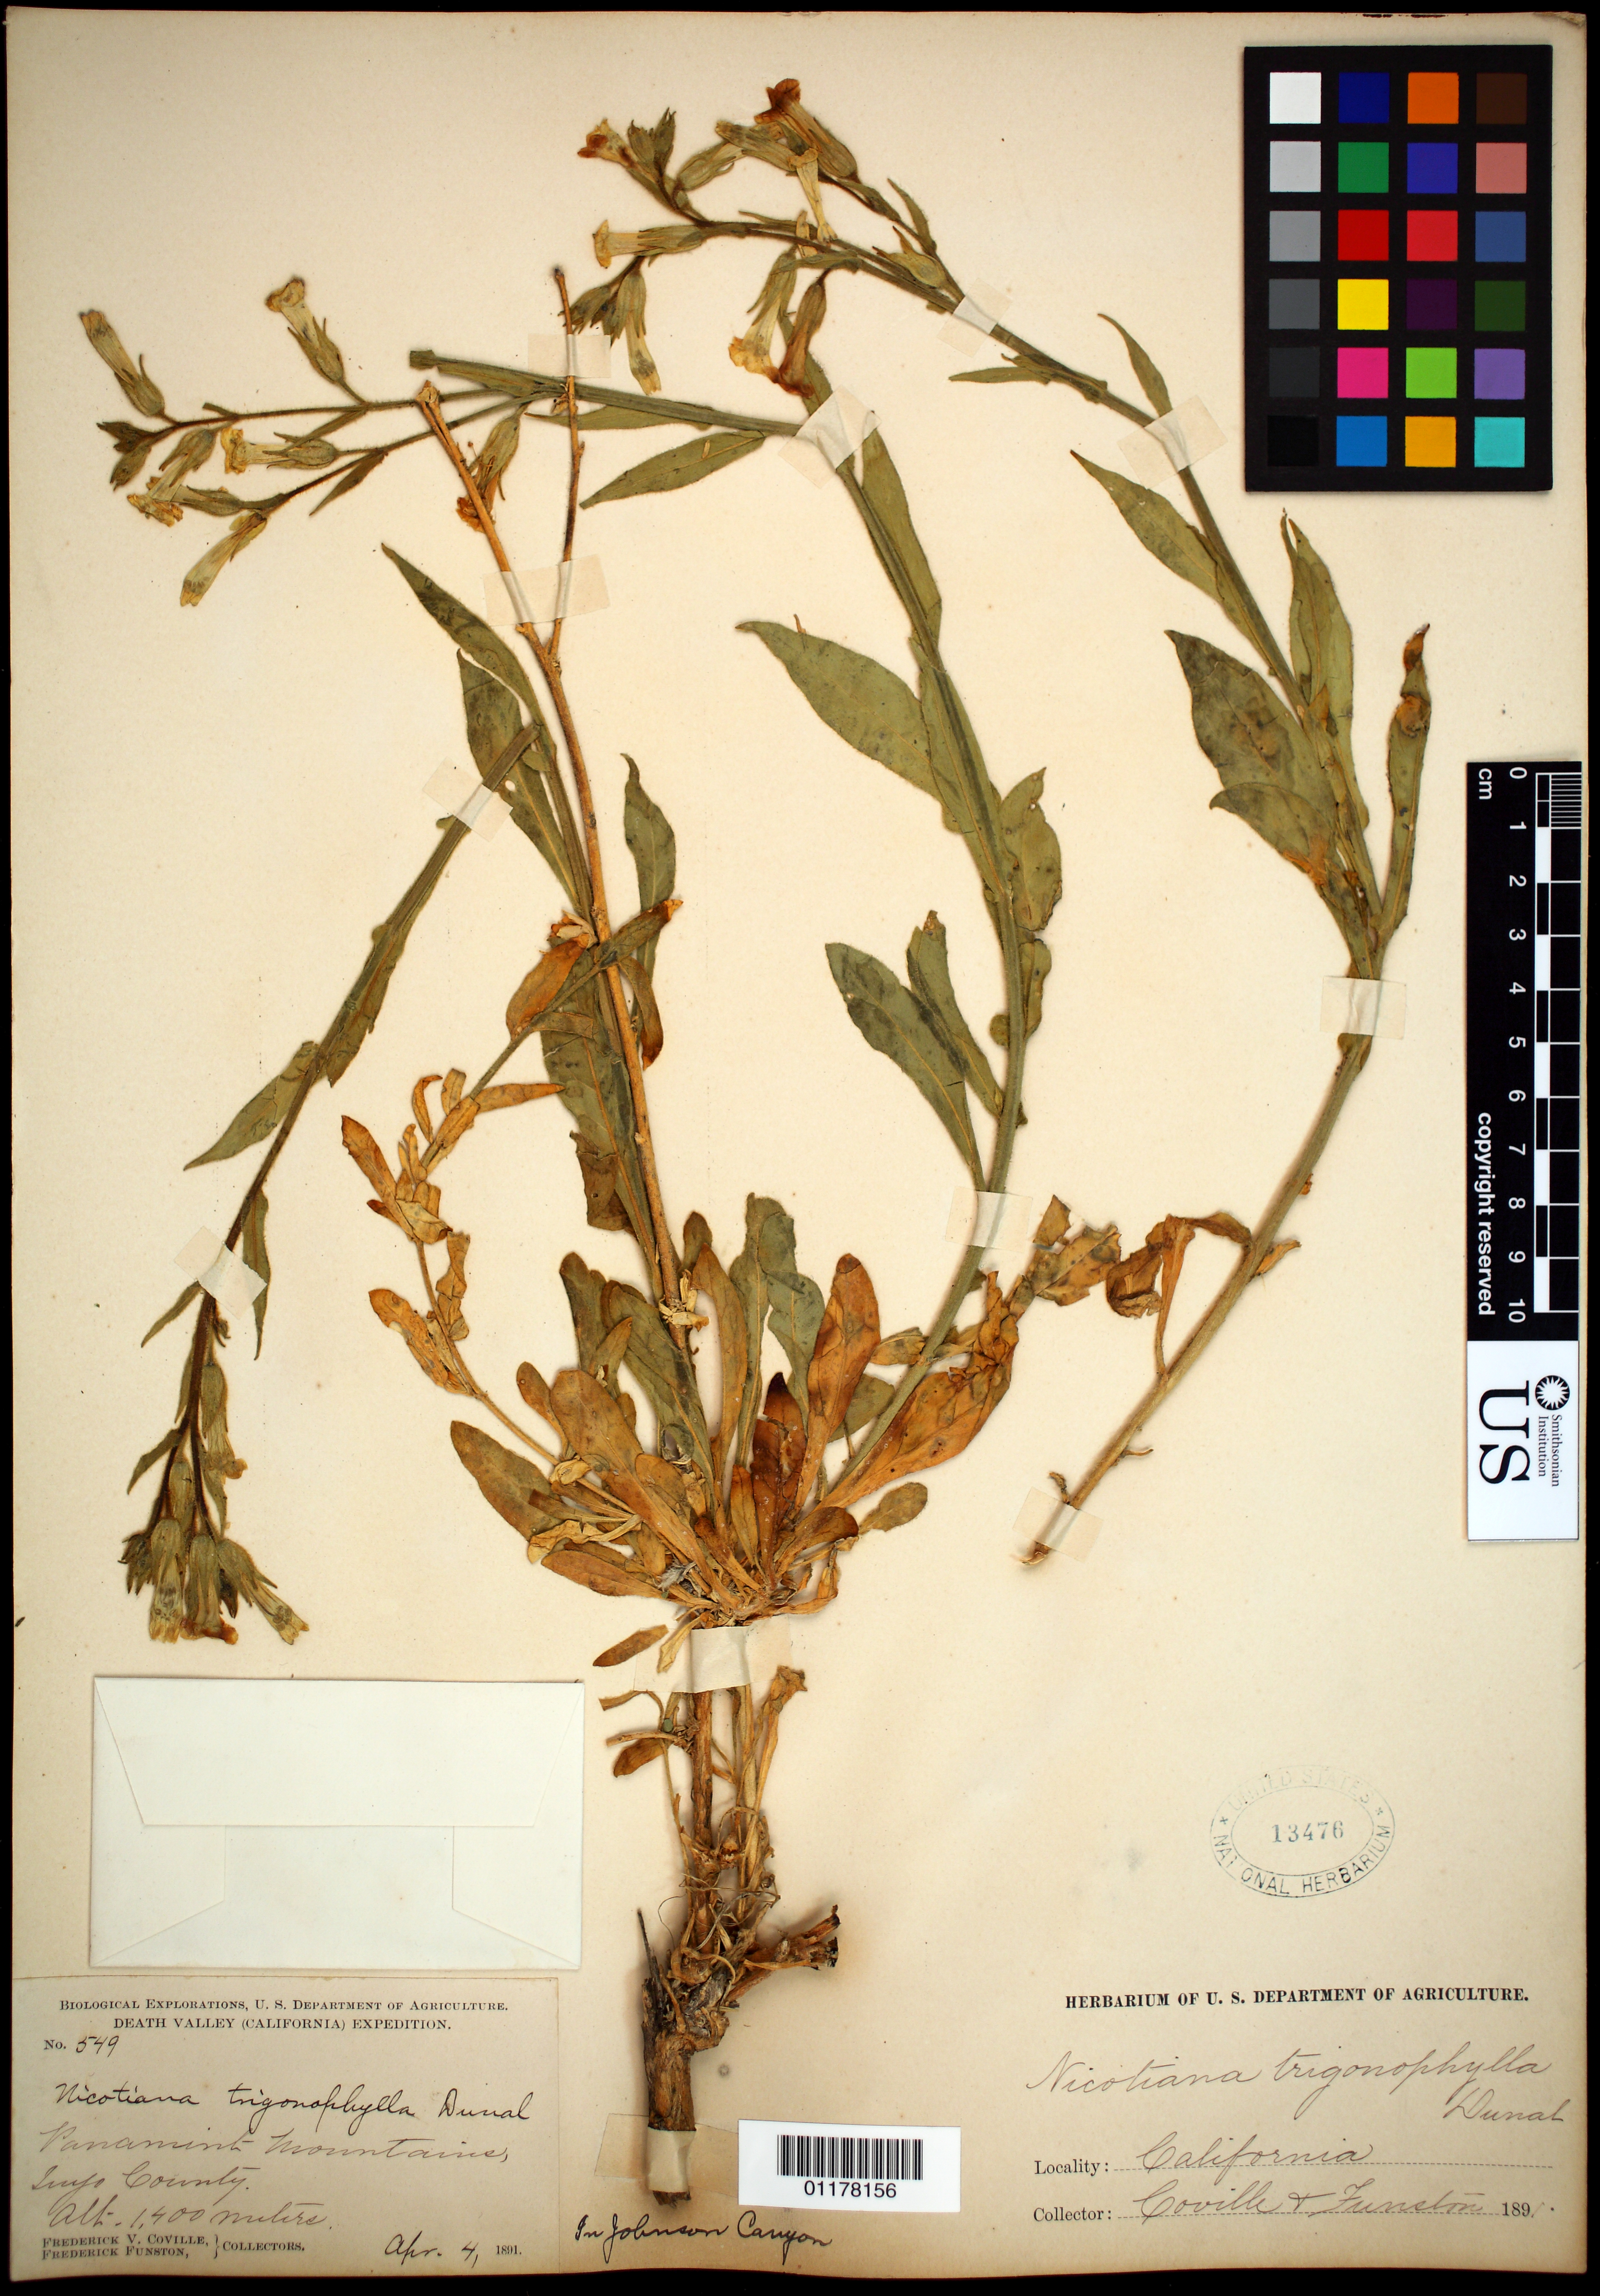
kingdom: Plantae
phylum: Tracheophyta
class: Magnoliopsida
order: Solanales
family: Solanaceae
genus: Nicotiana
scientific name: Nicotiana trigonophylla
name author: Dunal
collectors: F. V. Coville & F. Funston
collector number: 549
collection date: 1891-04-04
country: United States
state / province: California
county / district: Inyo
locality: Panamint Mountains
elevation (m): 1400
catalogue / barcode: US 13476